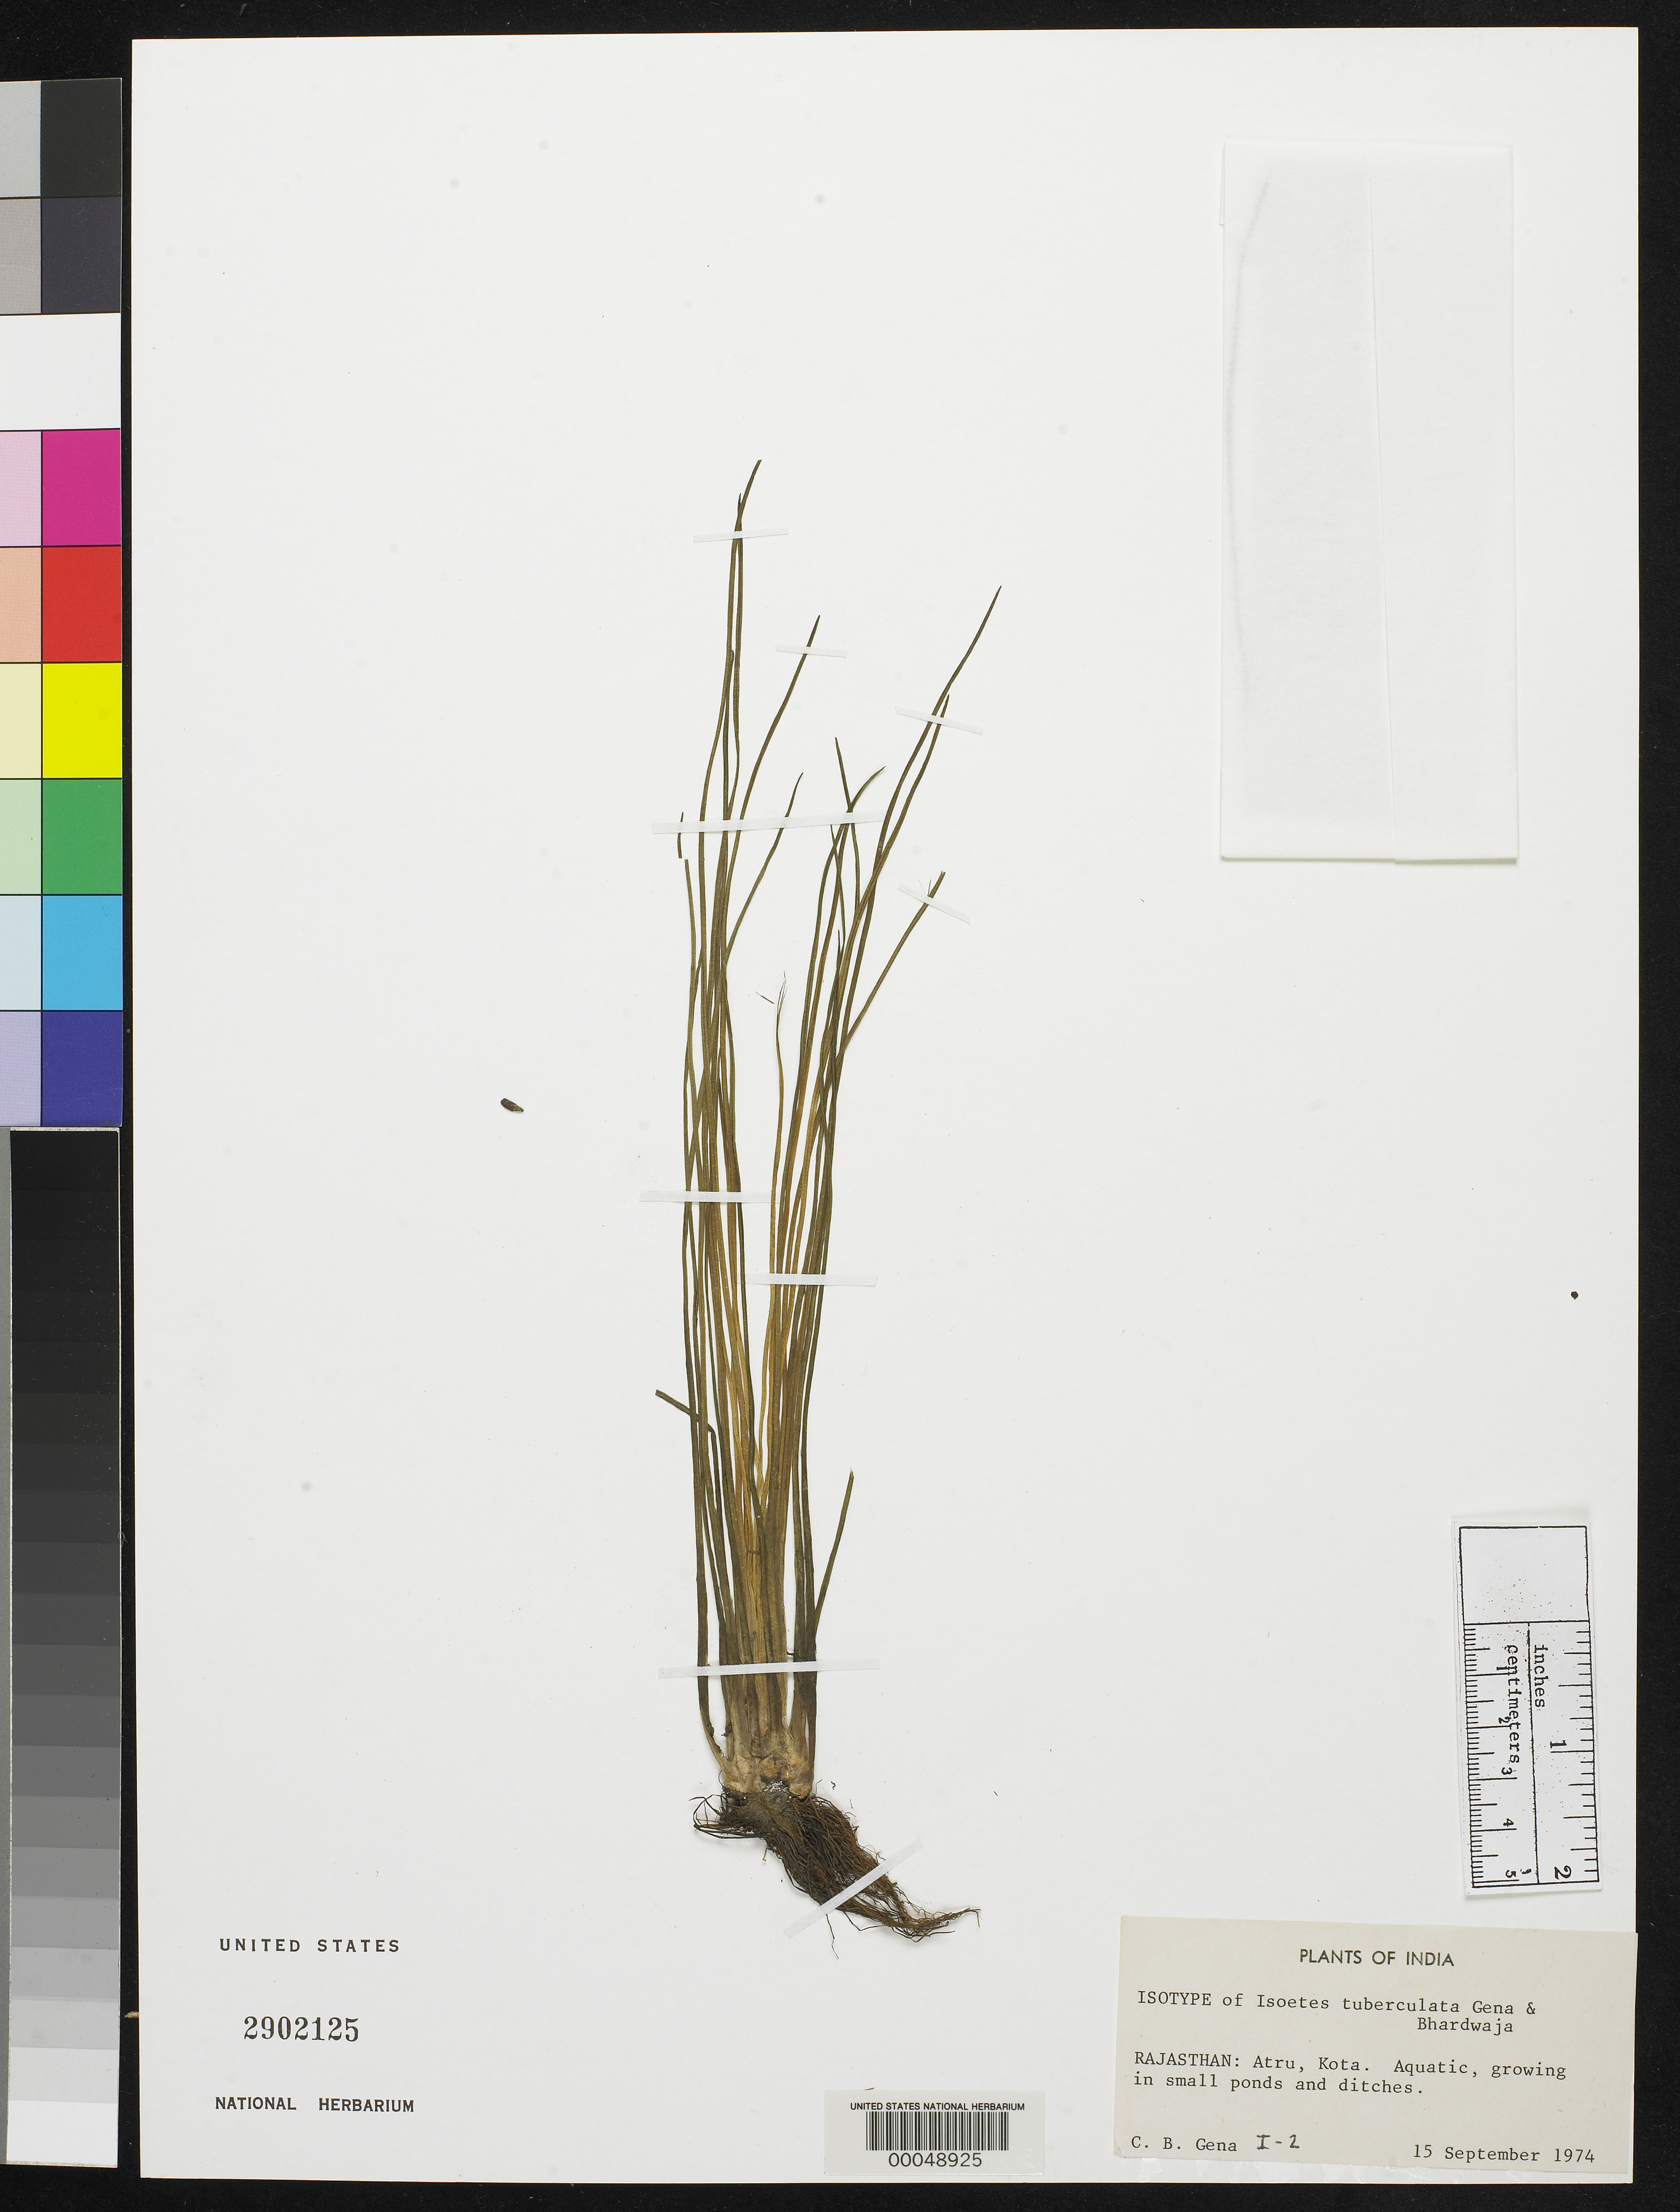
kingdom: Plantae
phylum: Tracheophyta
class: Lycopodiopsida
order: Isoetales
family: Isoetaceae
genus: Isoetes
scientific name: Isoetes tuberculata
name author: Gena & Bharadwaja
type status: Isotype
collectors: C. B. Gena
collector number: I-2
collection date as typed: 15 Sep 1974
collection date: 1974-09-15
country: India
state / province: Rajasthan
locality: Atru, Kota.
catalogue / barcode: US 2902125